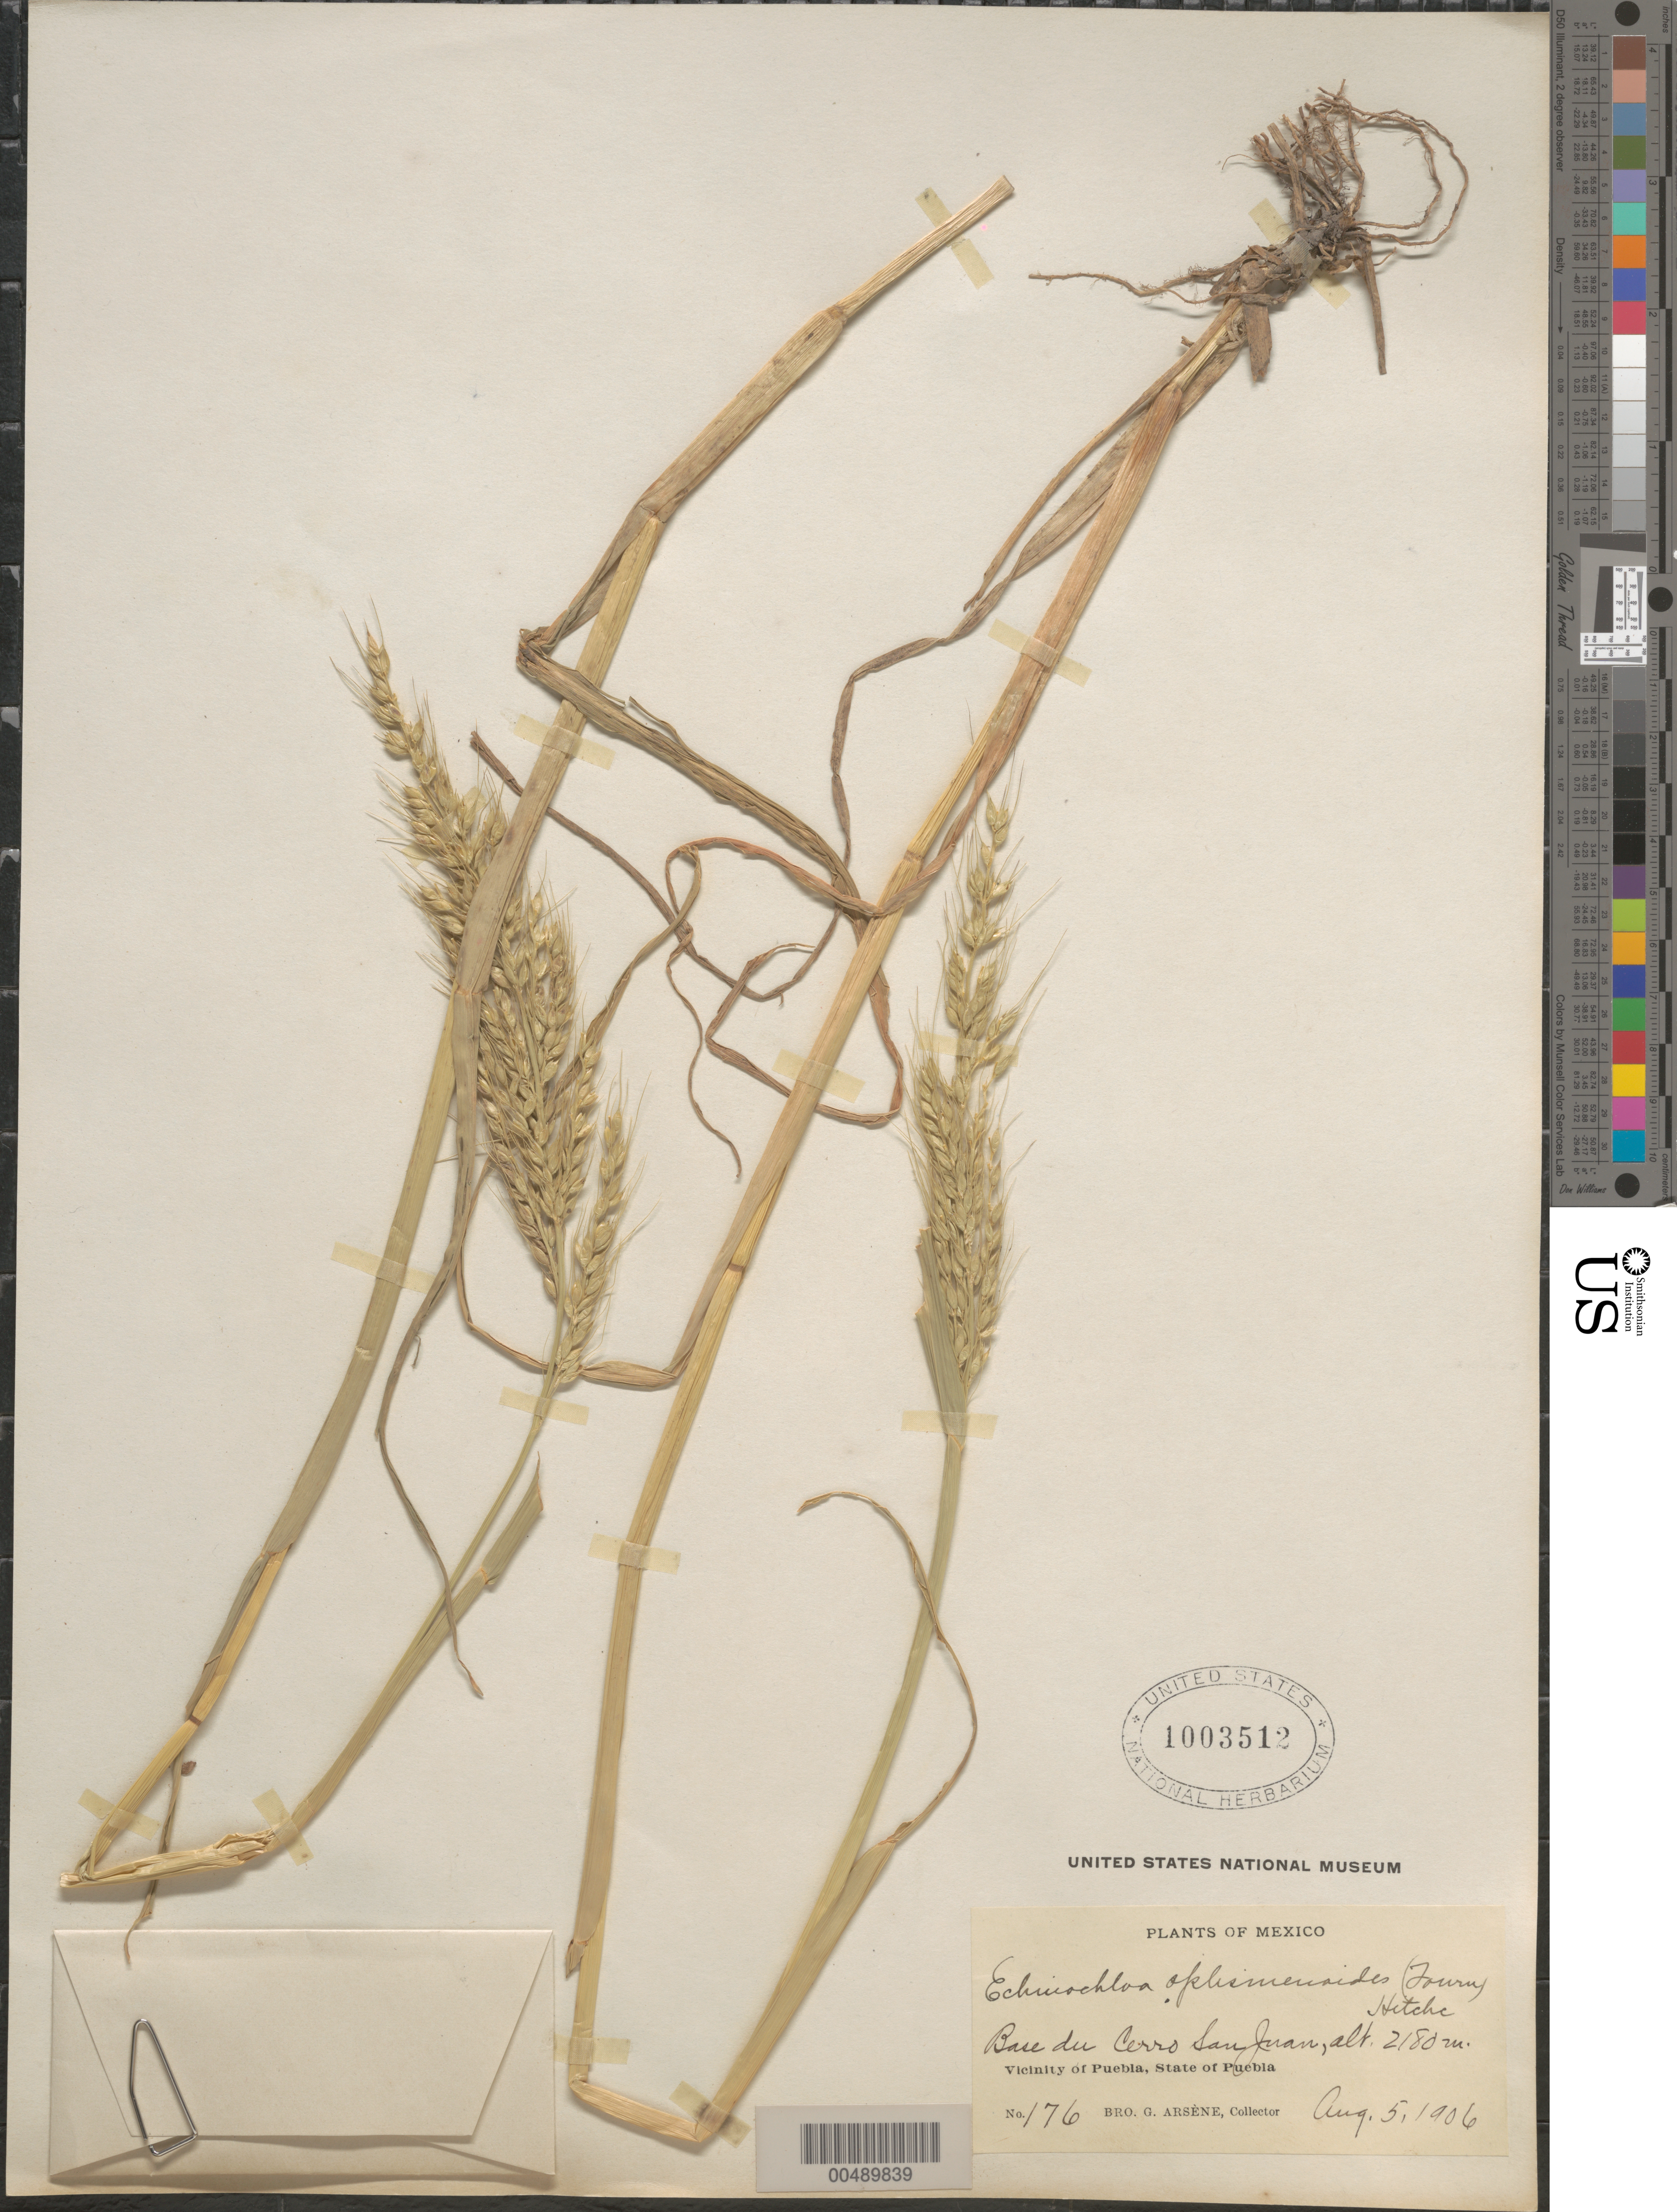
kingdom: Plantae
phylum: Tracheophyta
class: Liliopsida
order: Poales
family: Poaceae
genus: Echinochloa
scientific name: Echinochloa oplismenoides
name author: (E. Fourn.) Hitchc.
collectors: Bro. G. Arsène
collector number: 176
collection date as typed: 5 Aug 1906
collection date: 1906-08-05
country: Mexico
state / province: Puebla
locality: Vicinity of Puebla, base of Cerro San Juan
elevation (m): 2180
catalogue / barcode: US 1003512